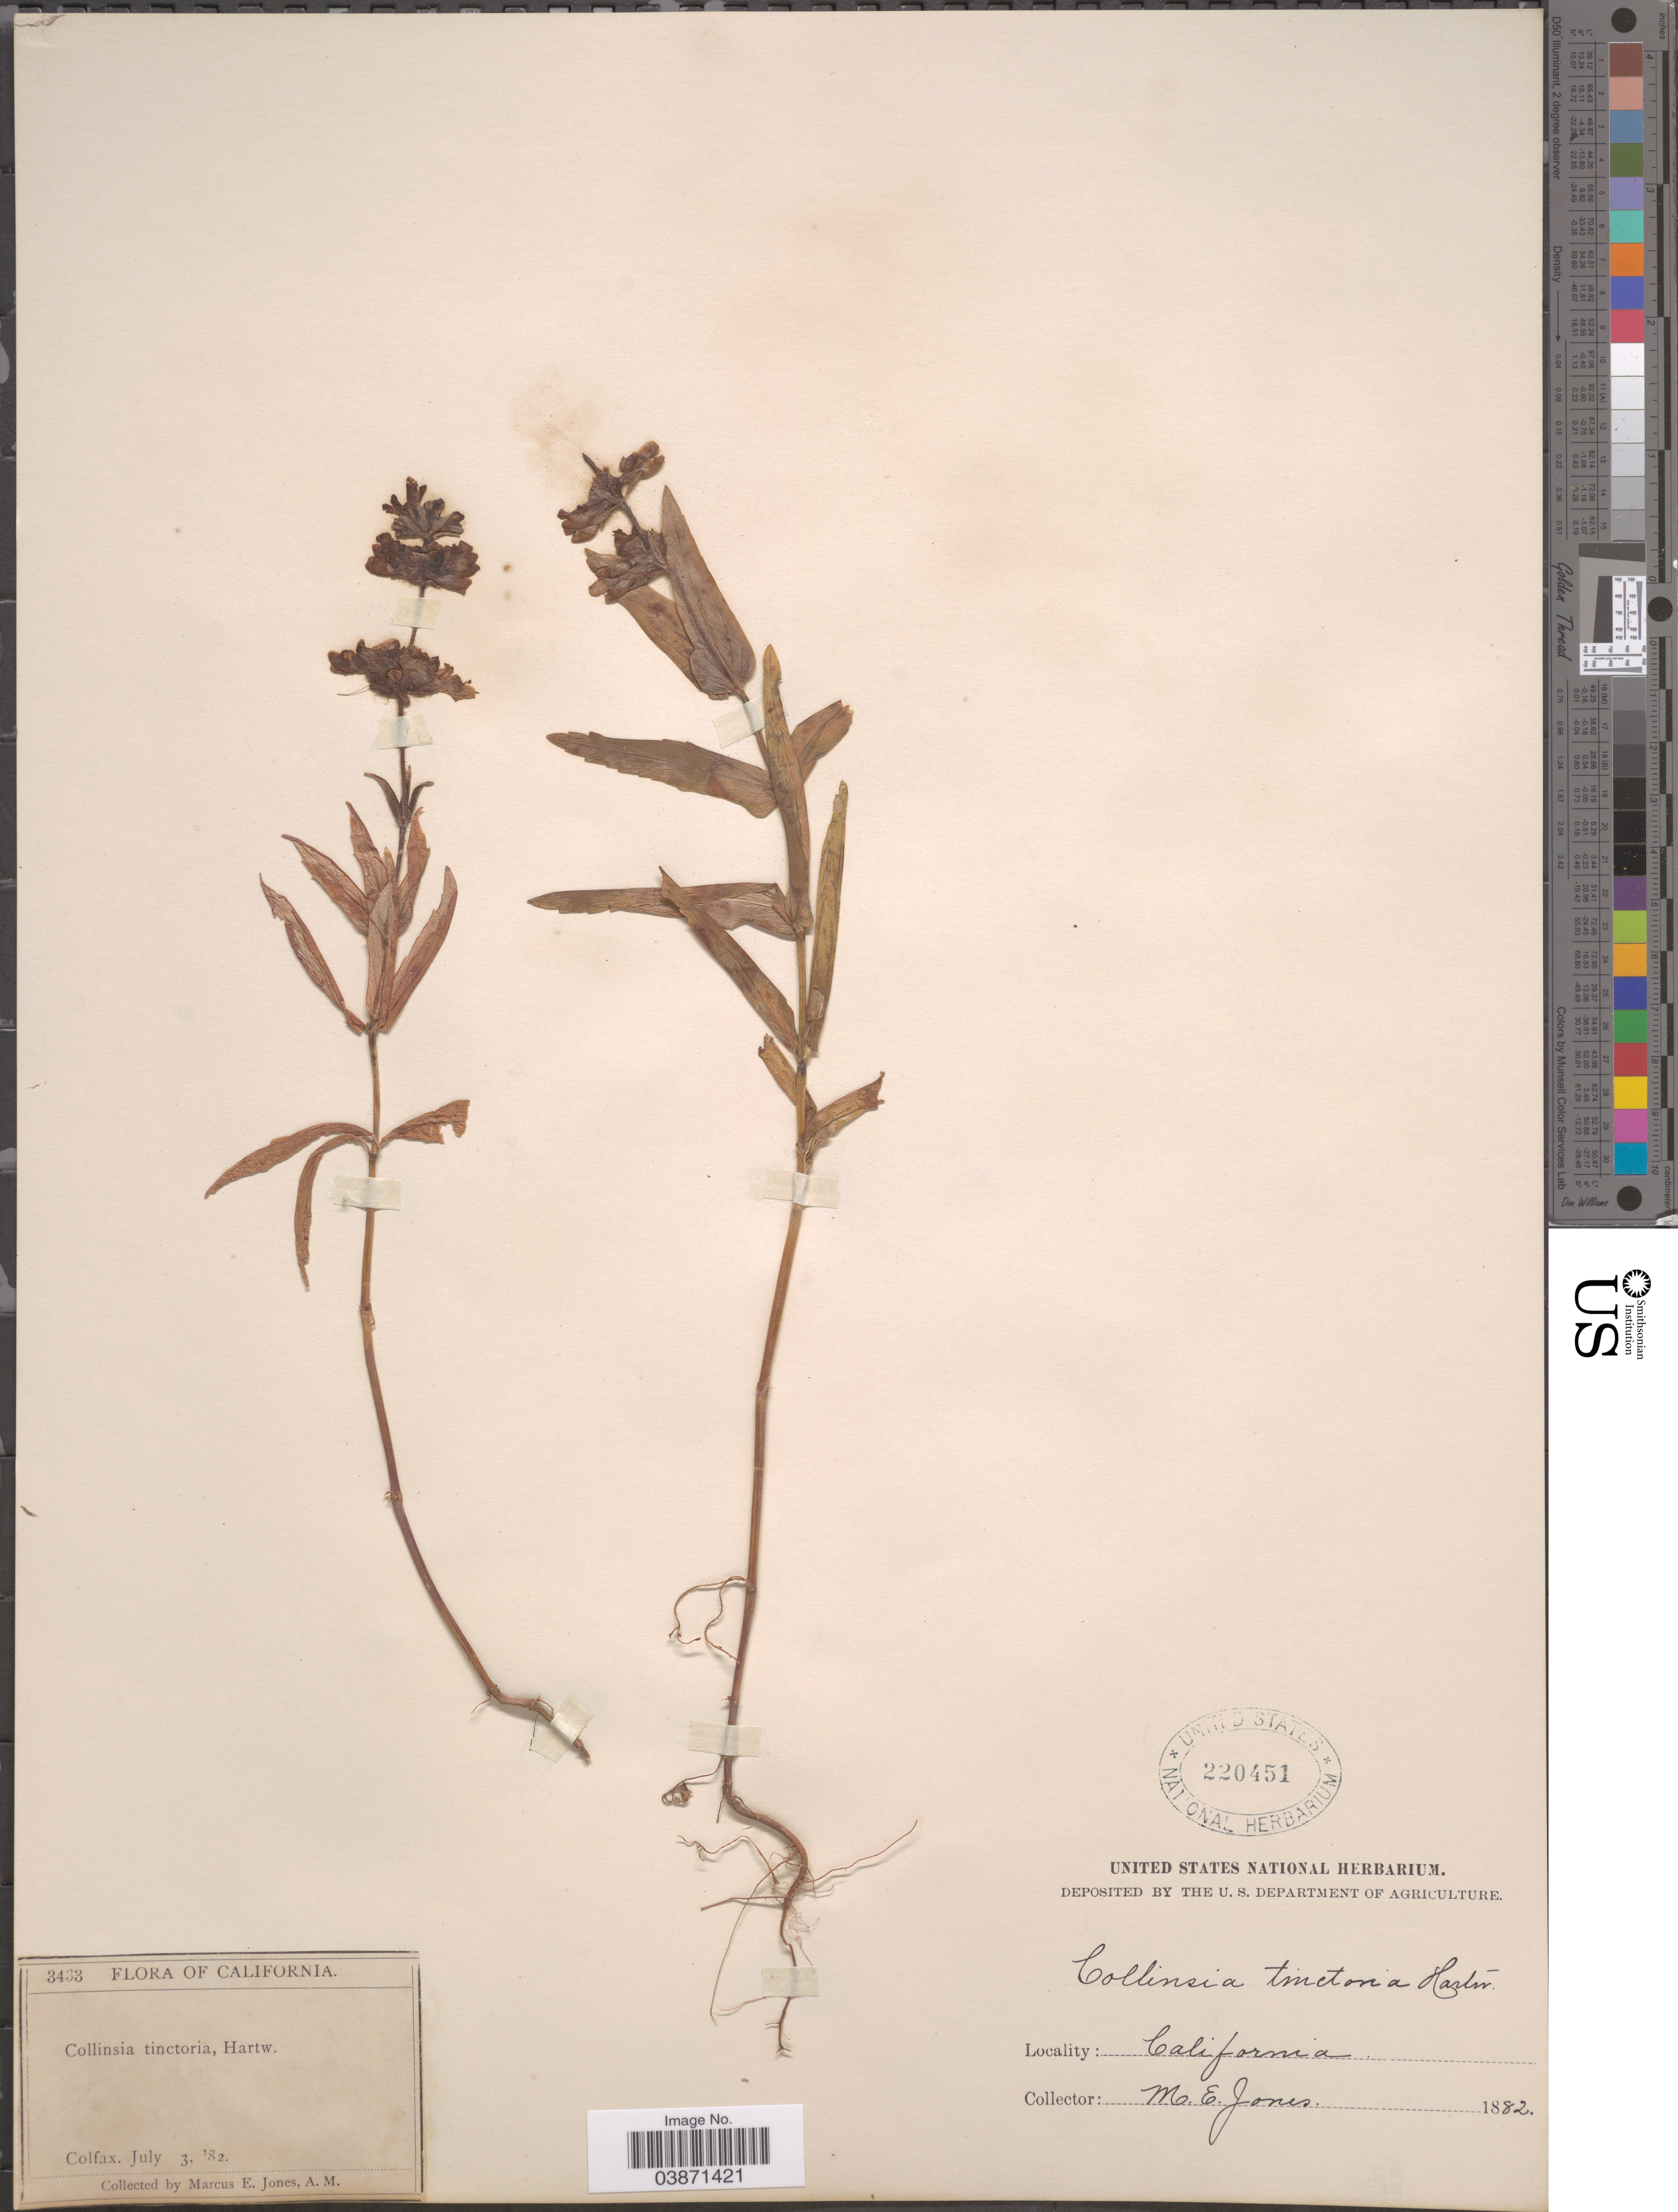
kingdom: Plantae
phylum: Tracheophyta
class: Magnoliopsida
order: Lamiales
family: Plantaginaceae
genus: Collinsia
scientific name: Collinsia tinctoria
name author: Hartw. ex Benth.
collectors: M. E. Jones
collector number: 3433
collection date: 1882-07-03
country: United States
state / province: California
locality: Colfax.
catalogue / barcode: US 220451